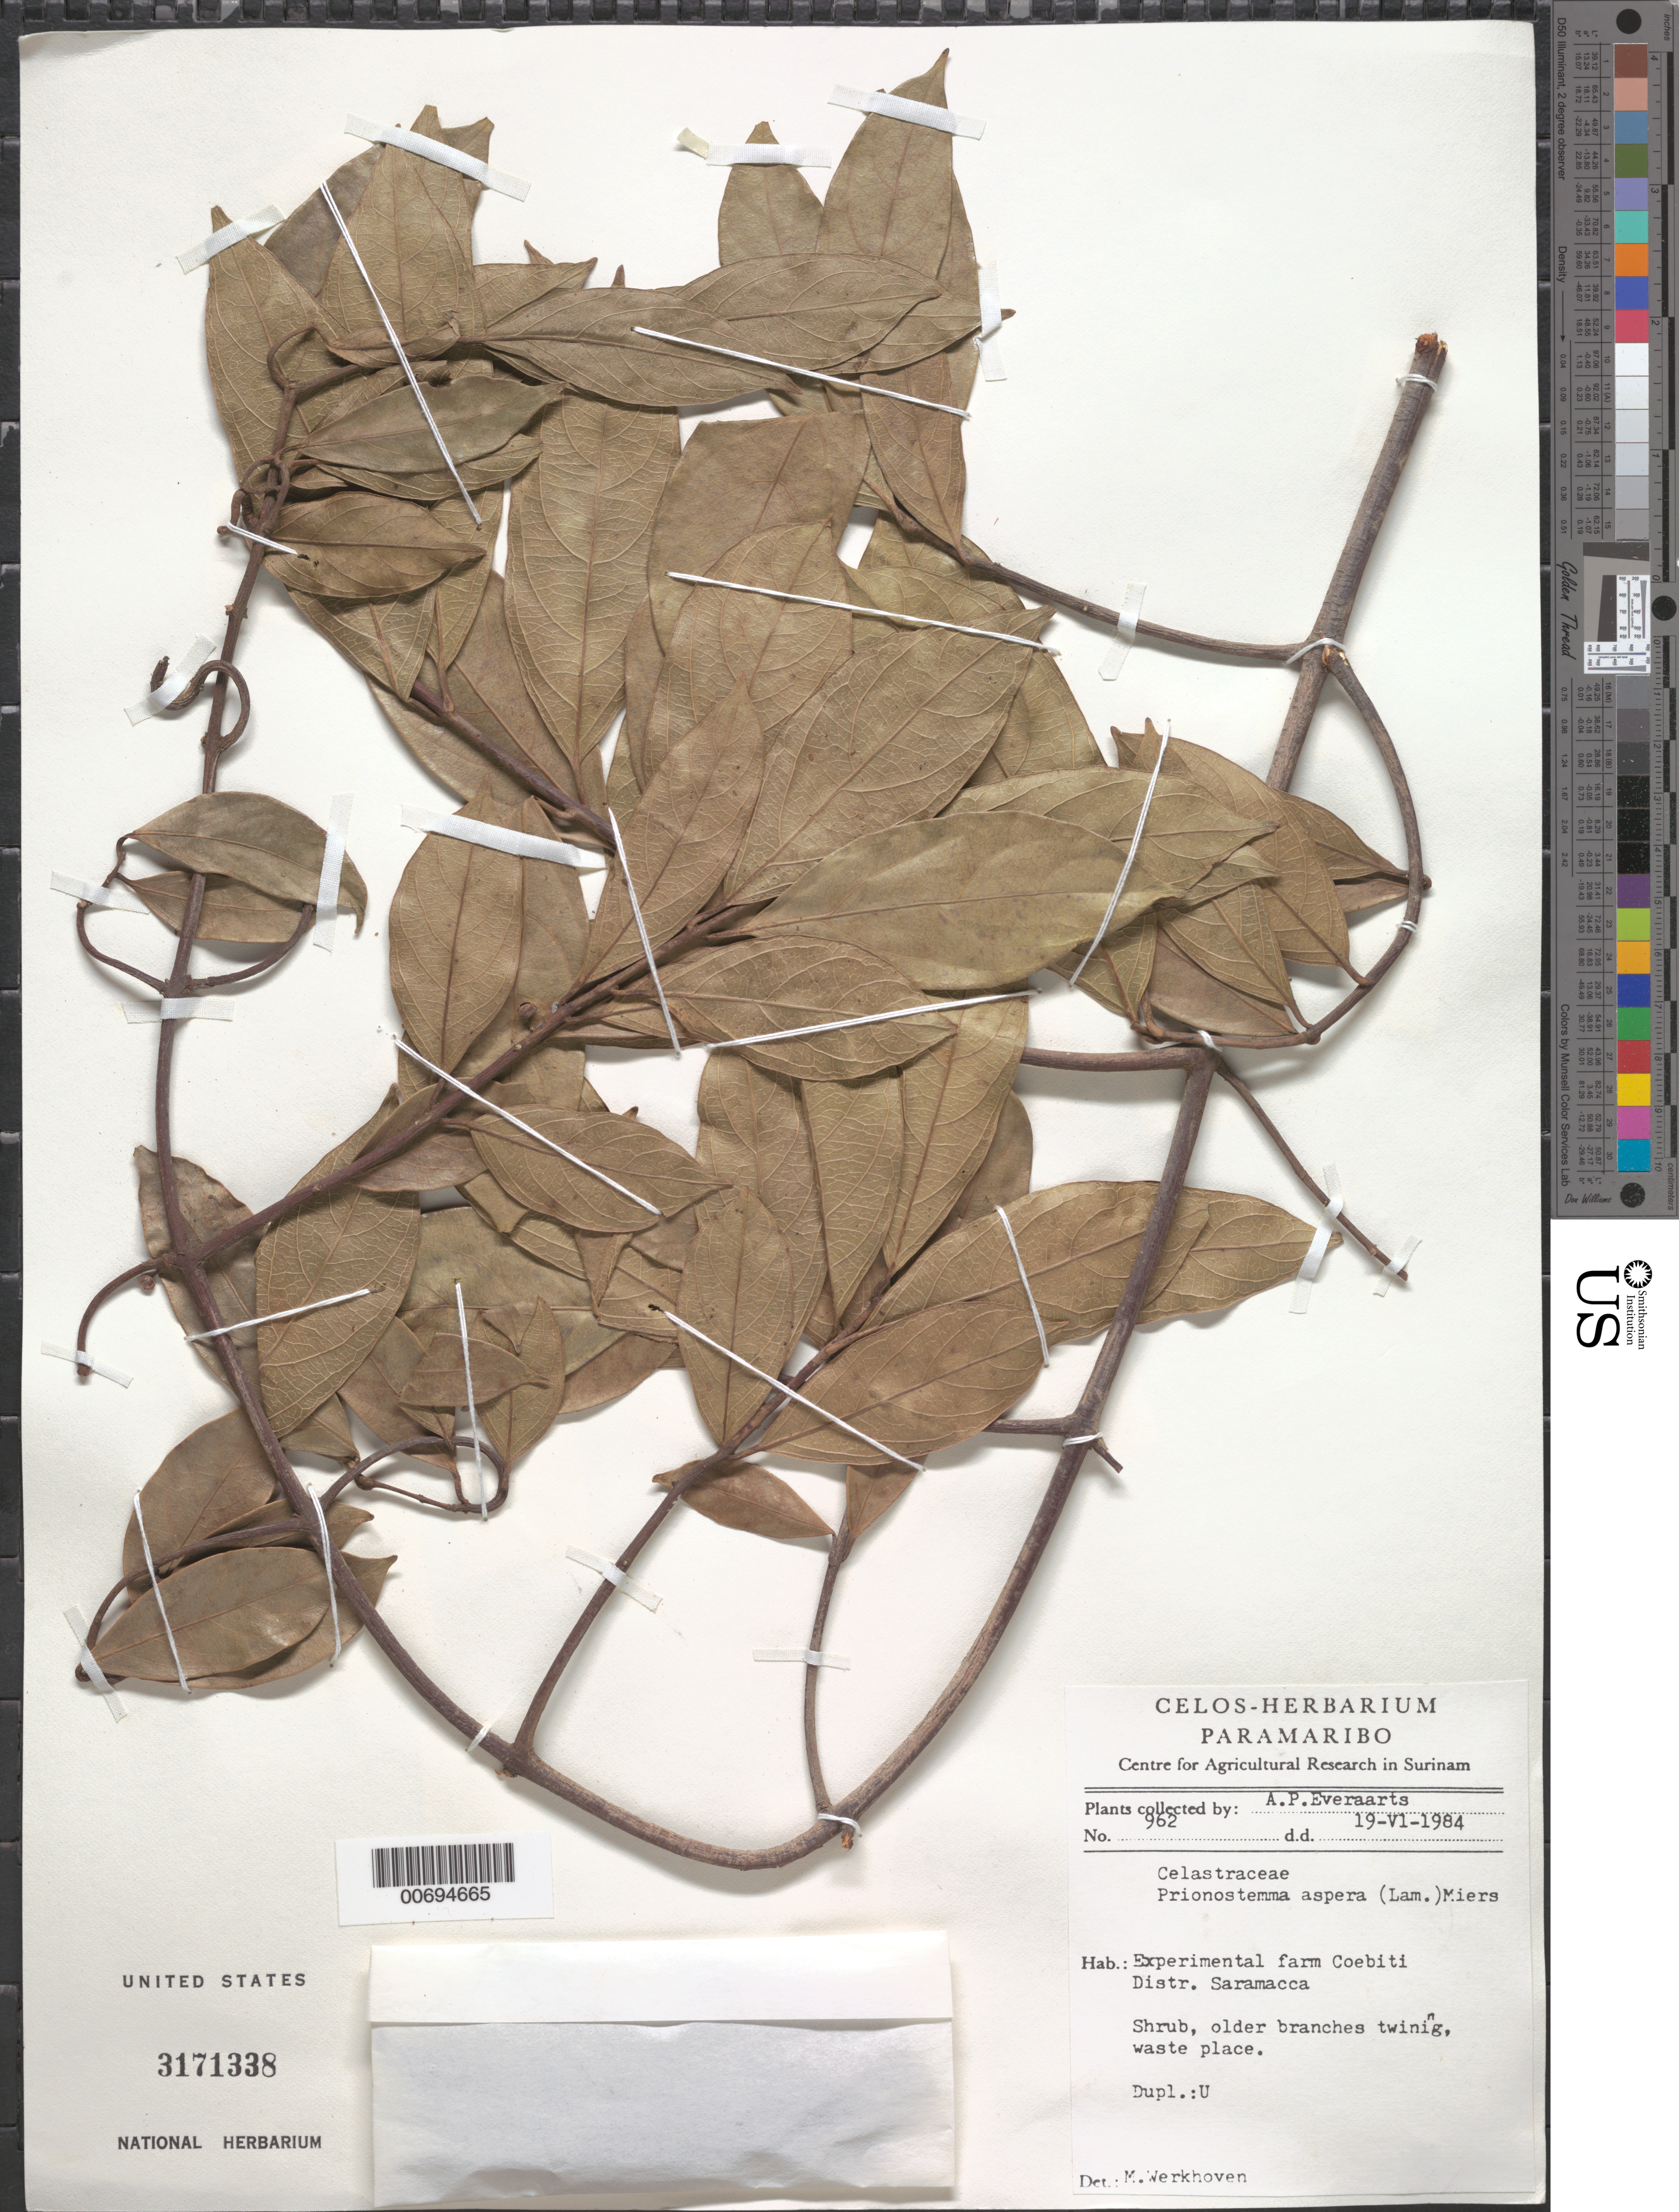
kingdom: Plantae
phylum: Tracheophyta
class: Magnoliopsida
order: Celastrales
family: Celastraceae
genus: Prionostemma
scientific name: Prionostemma aspera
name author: (Lam.) Miers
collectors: A. Everaarts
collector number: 962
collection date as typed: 19-Jun-84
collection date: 1984-06-19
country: Suriname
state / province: Saramacca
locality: Coebiti Experimental Farm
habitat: Waste places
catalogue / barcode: US 3171338